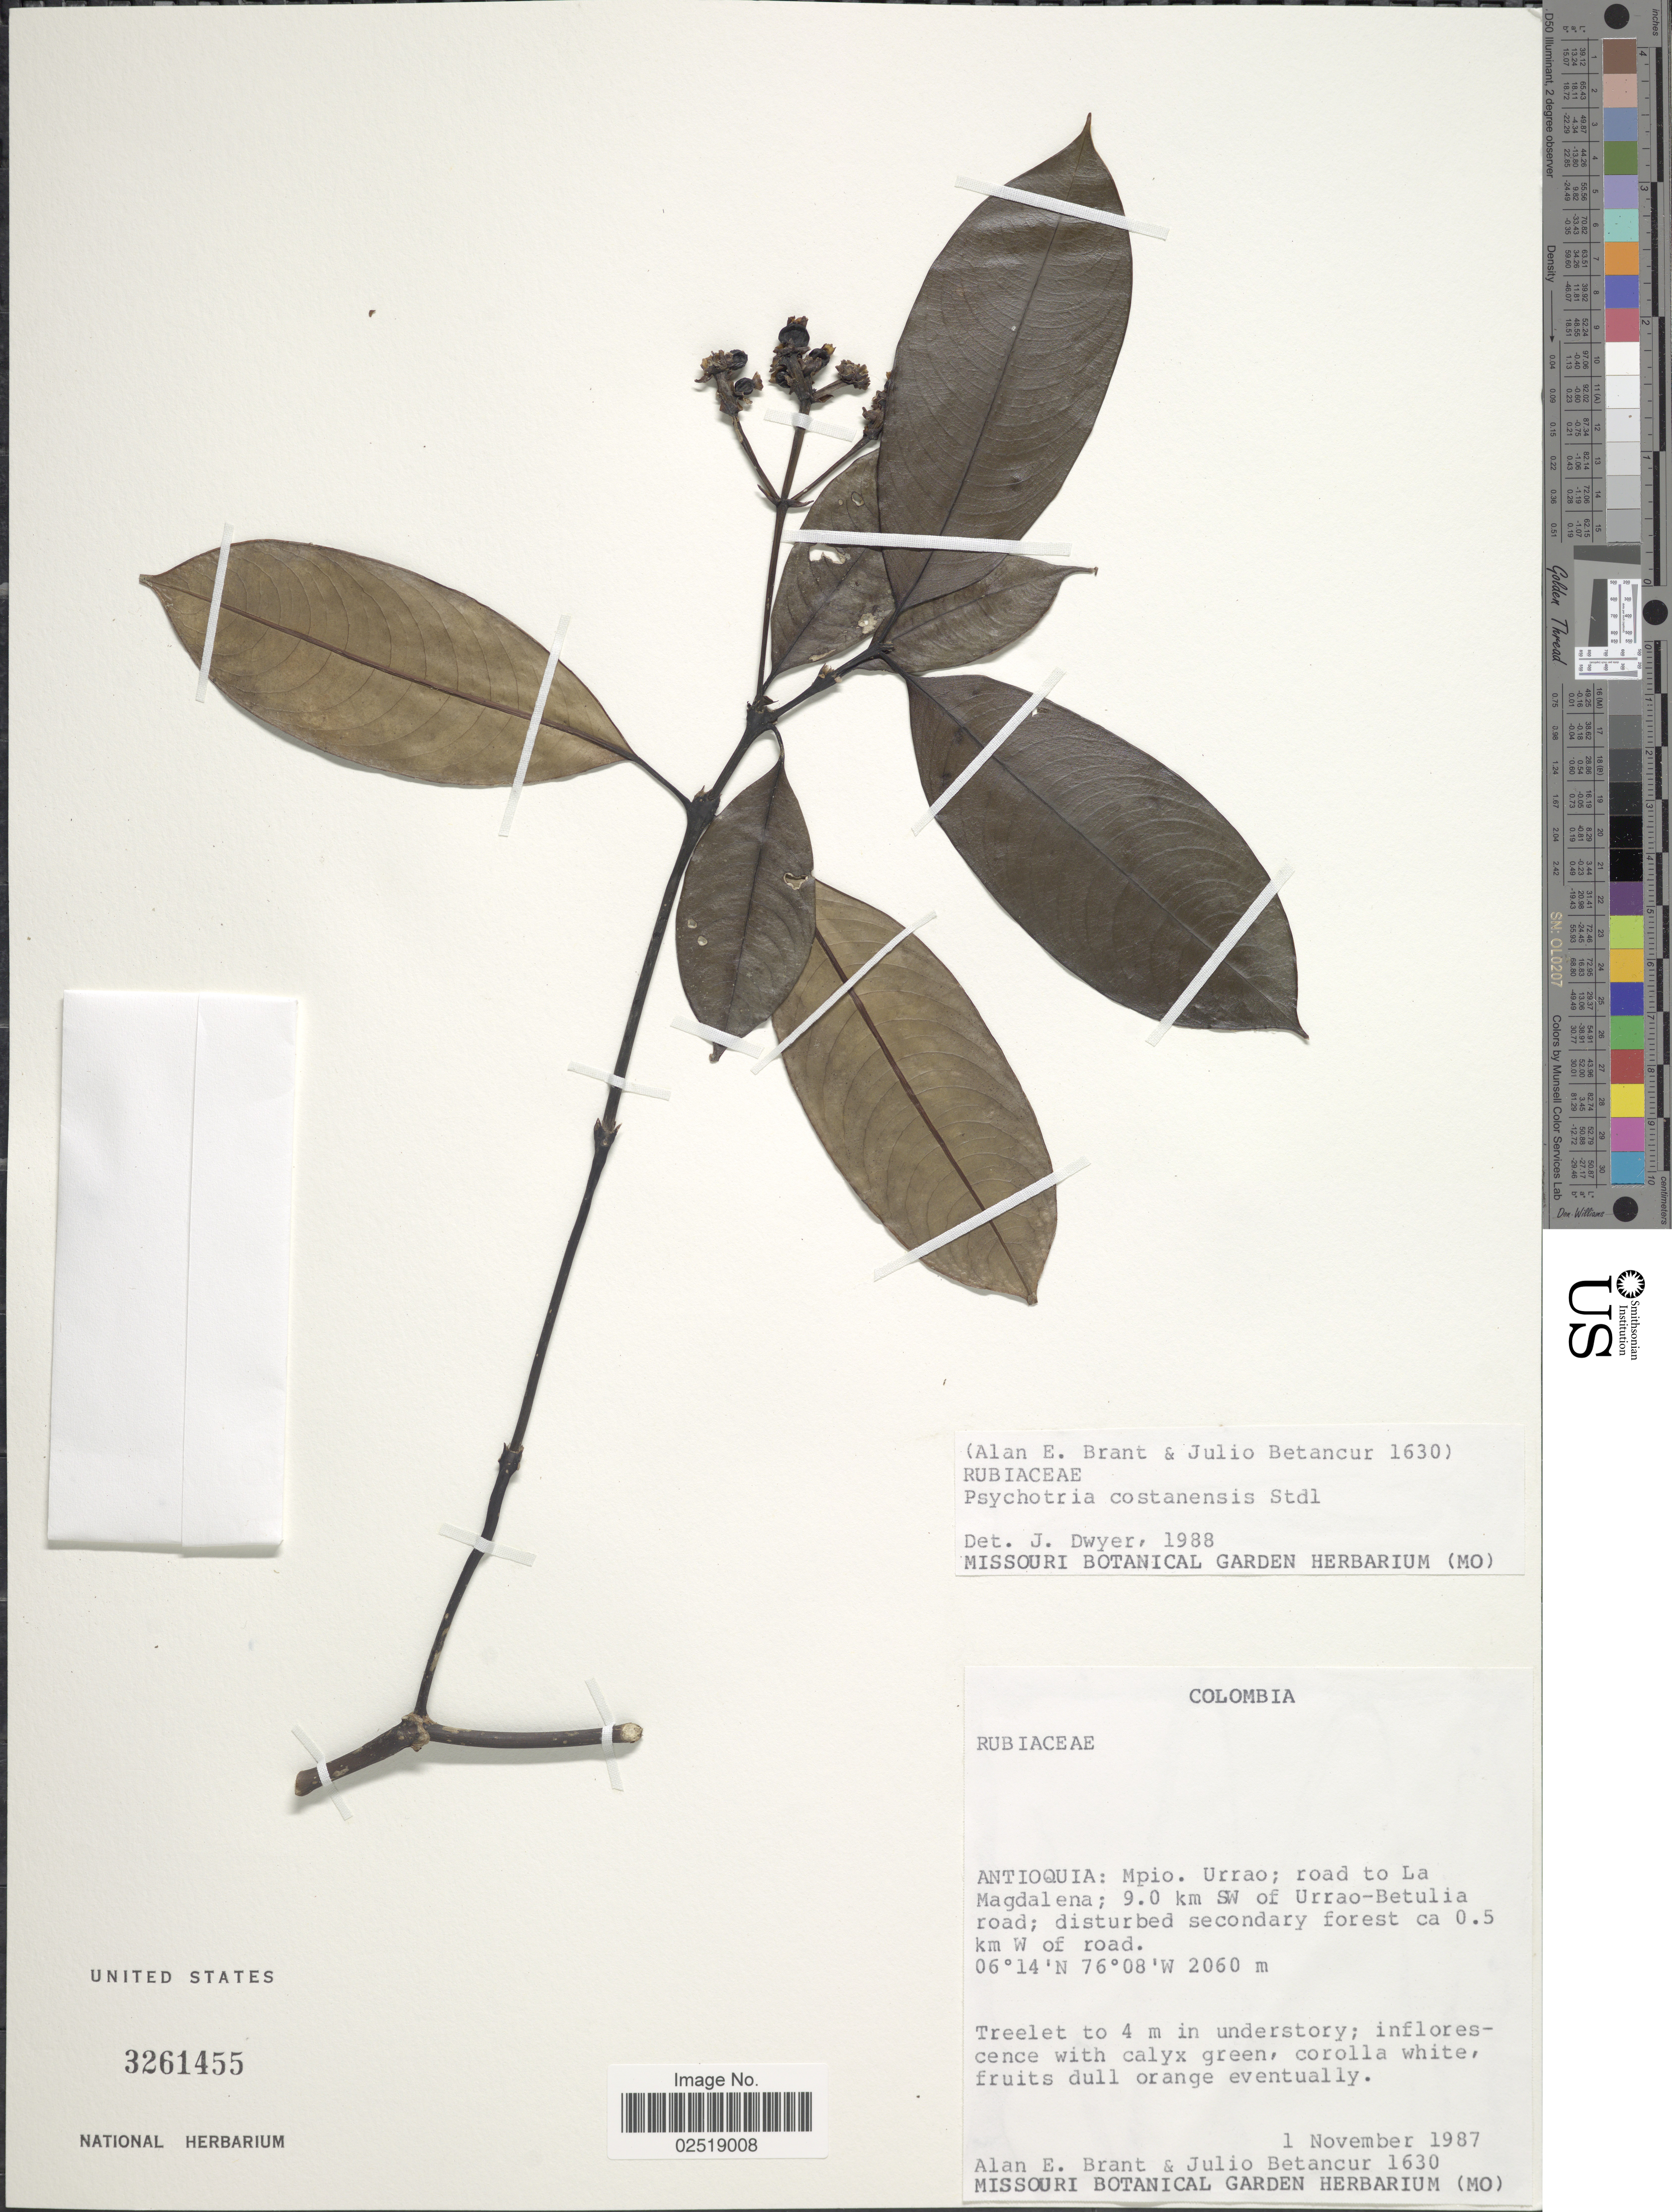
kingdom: Plantae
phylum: Tracheophyta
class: Magnoliopsida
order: Gentianales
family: Rubiaceae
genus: Psychotria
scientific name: Psychotria costanensis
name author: Steyerm.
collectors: A. Brant & J. Betancur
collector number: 1630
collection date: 1987-11-01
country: Colombia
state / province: Antioquia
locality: Antioquia: Mpio. Urrao; road to La Magdalena; 9.0 km SW of Urrao-Betulia road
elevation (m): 2060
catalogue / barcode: US 3261455